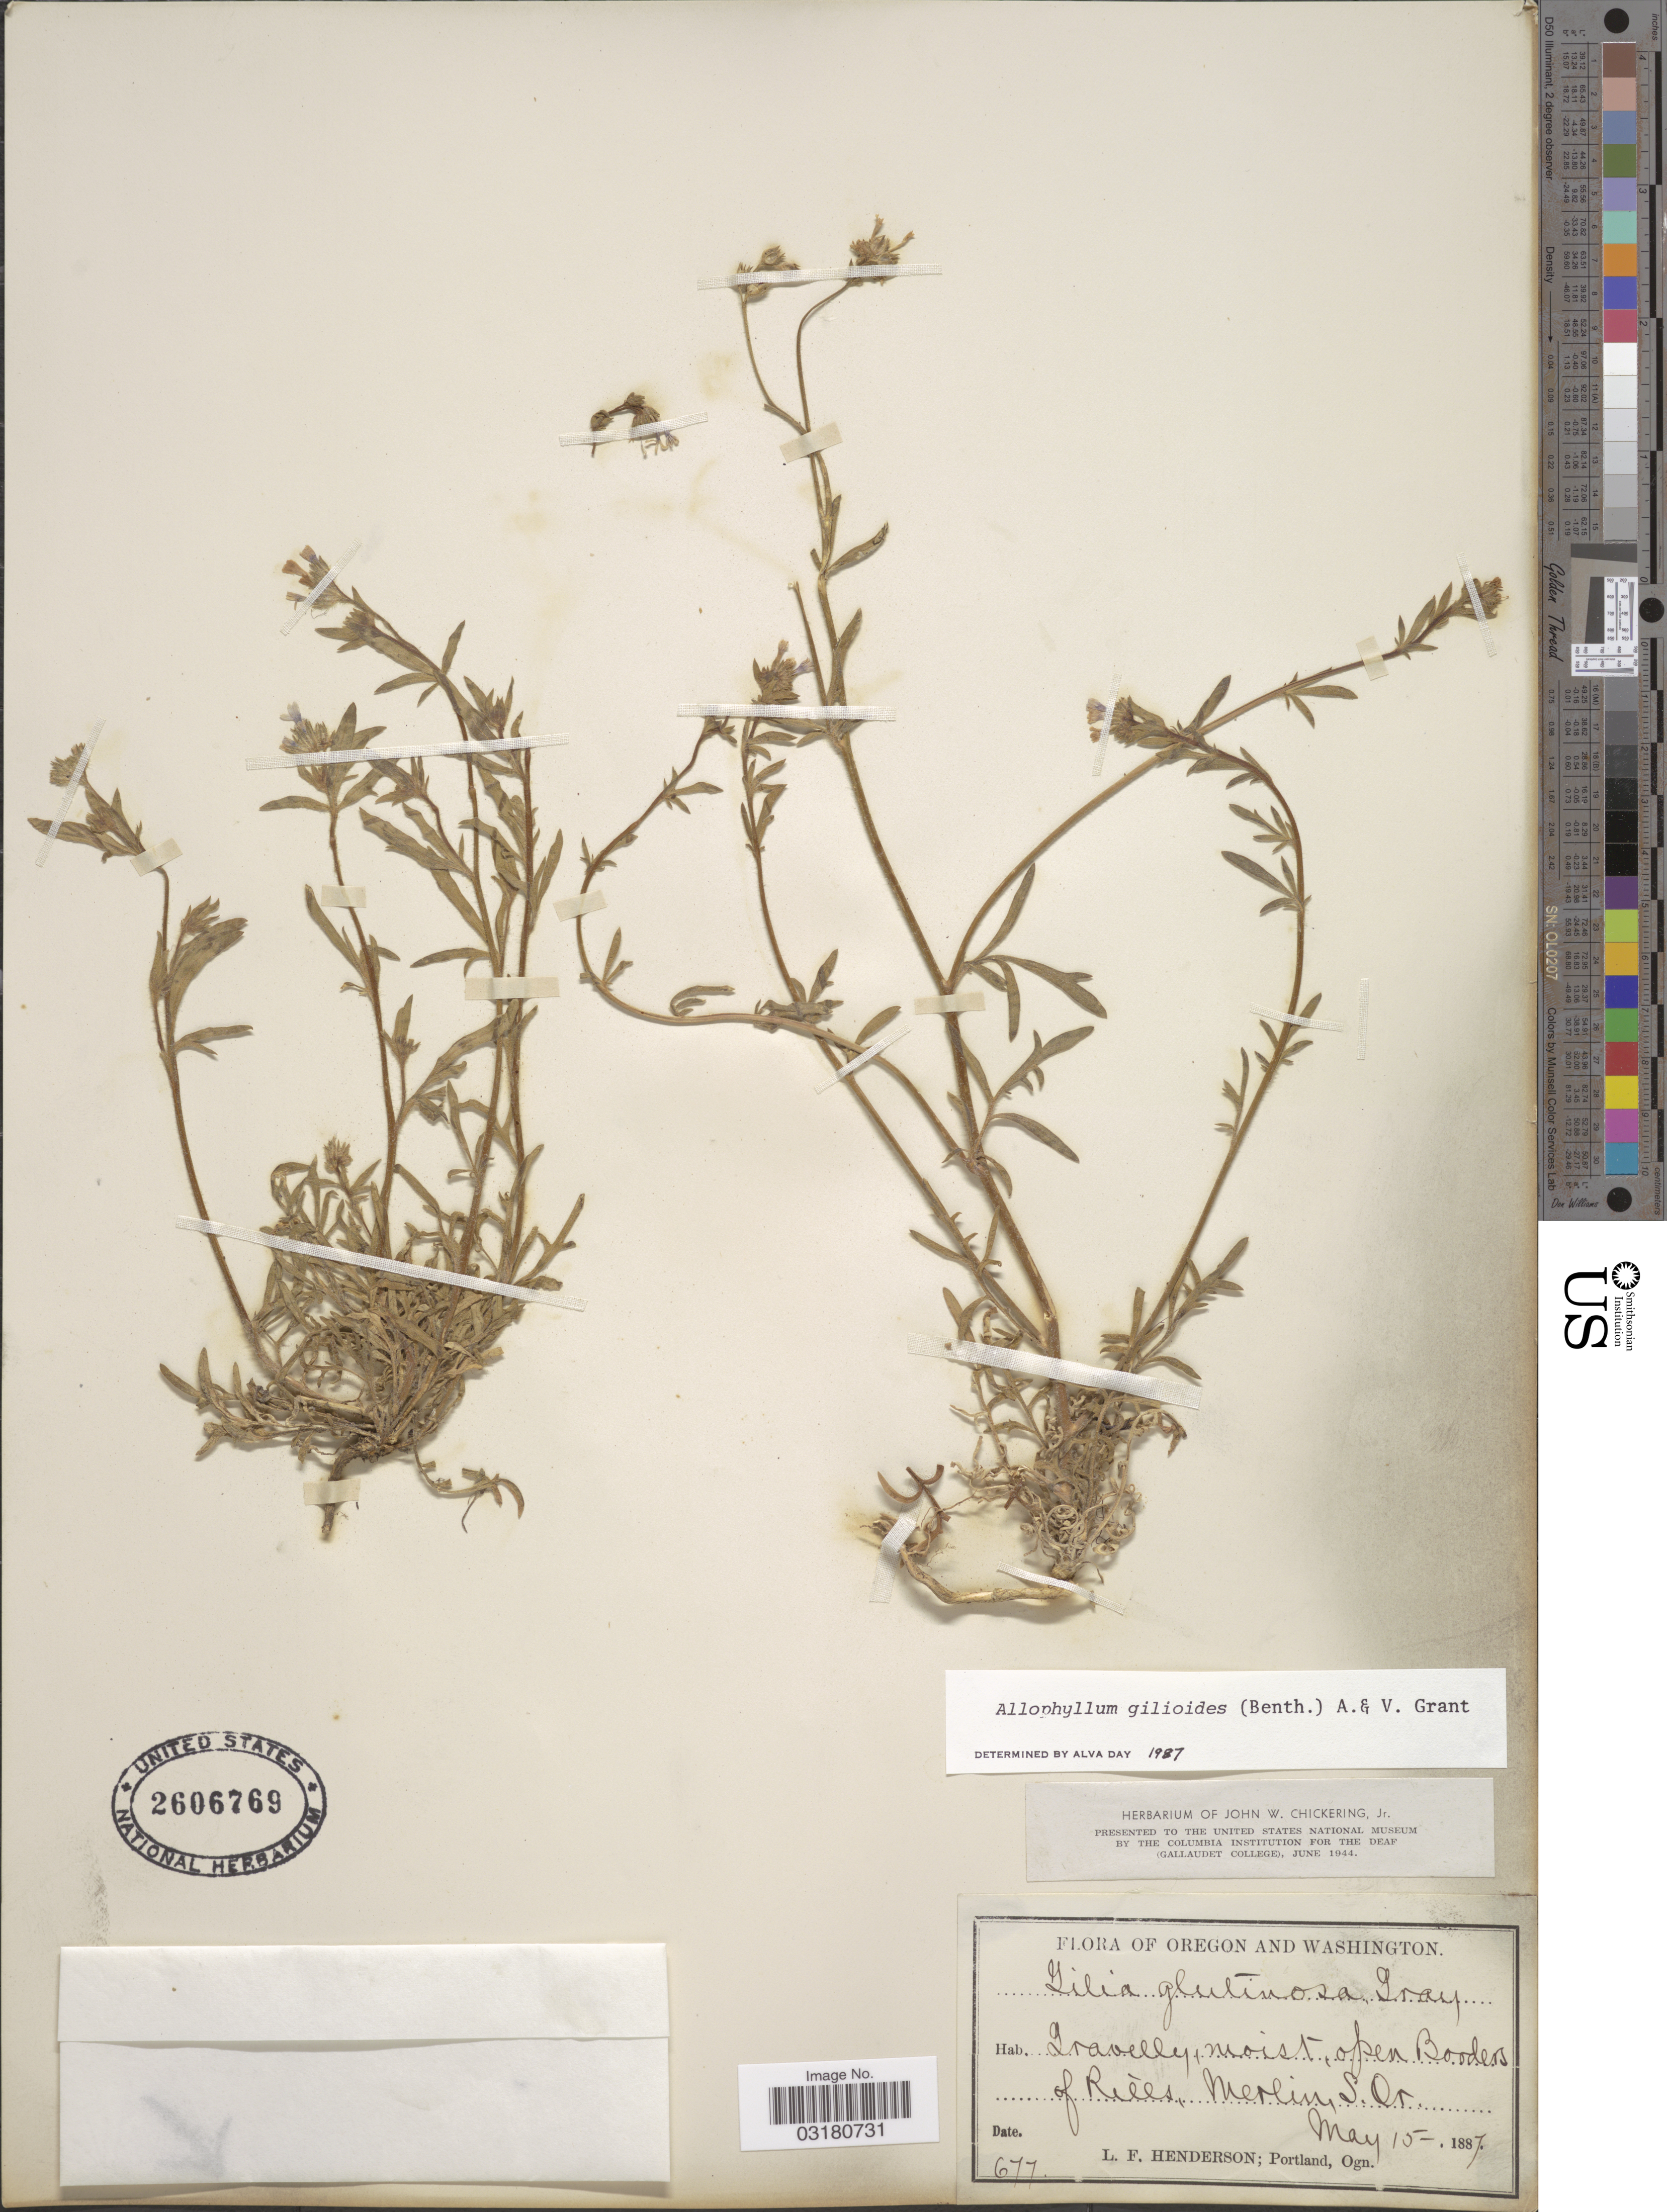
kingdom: Plantae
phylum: Tracheophyta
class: Magnoliopsida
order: Ericales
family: Polemoniaceae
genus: Allophyllum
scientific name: Allophyllum gilioides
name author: (Benth.) Benth.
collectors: L. Henderson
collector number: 677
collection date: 1887-05-15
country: United States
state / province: Oregon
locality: Gravelly, moist, open Booders of Rilles, Merlin, S. Or.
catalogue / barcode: US 2606769